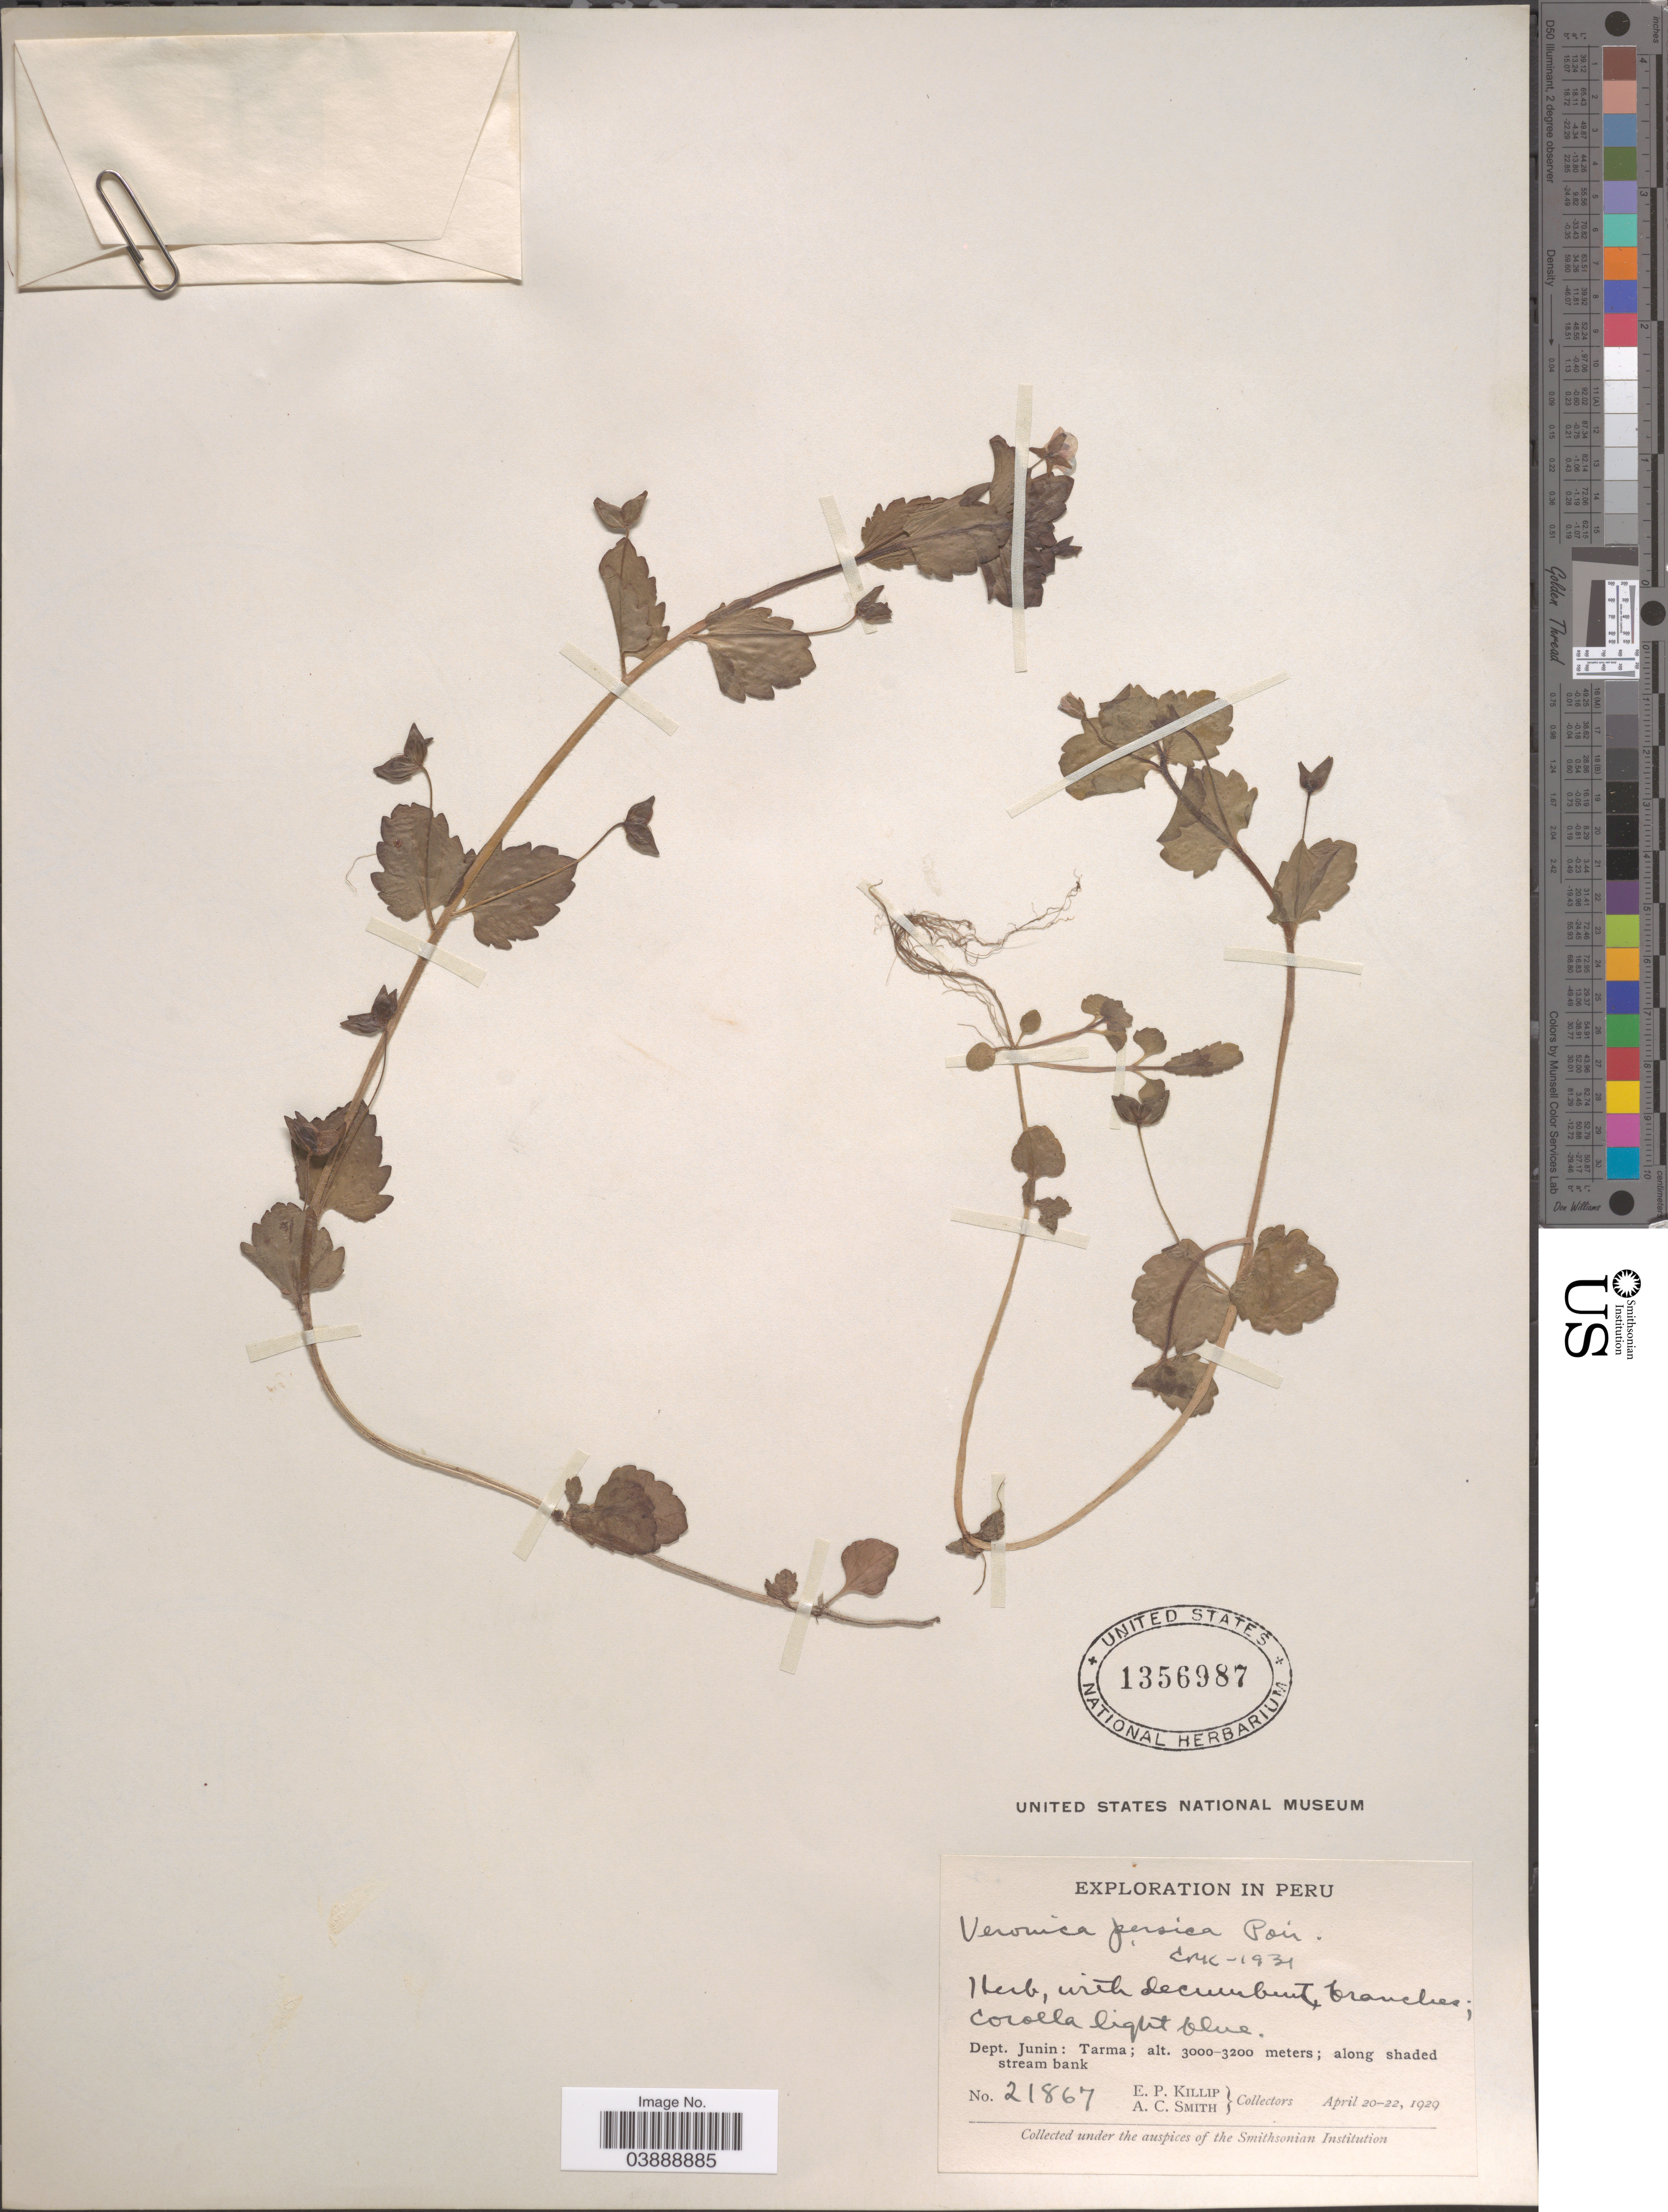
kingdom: Plantae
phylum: Tracheophyta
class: Magnoliopsida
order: Lamiales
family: Plantaginaceae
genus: Veronica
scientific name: Veronica persica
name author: Poir.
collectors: E. P. Killip & A. C. Smith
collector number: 21867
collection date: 1929-04-20/1929-04-22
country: Peru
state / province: Junín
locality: Dept. Junin: Tarma.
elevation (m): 3000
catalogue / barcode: US 1356987